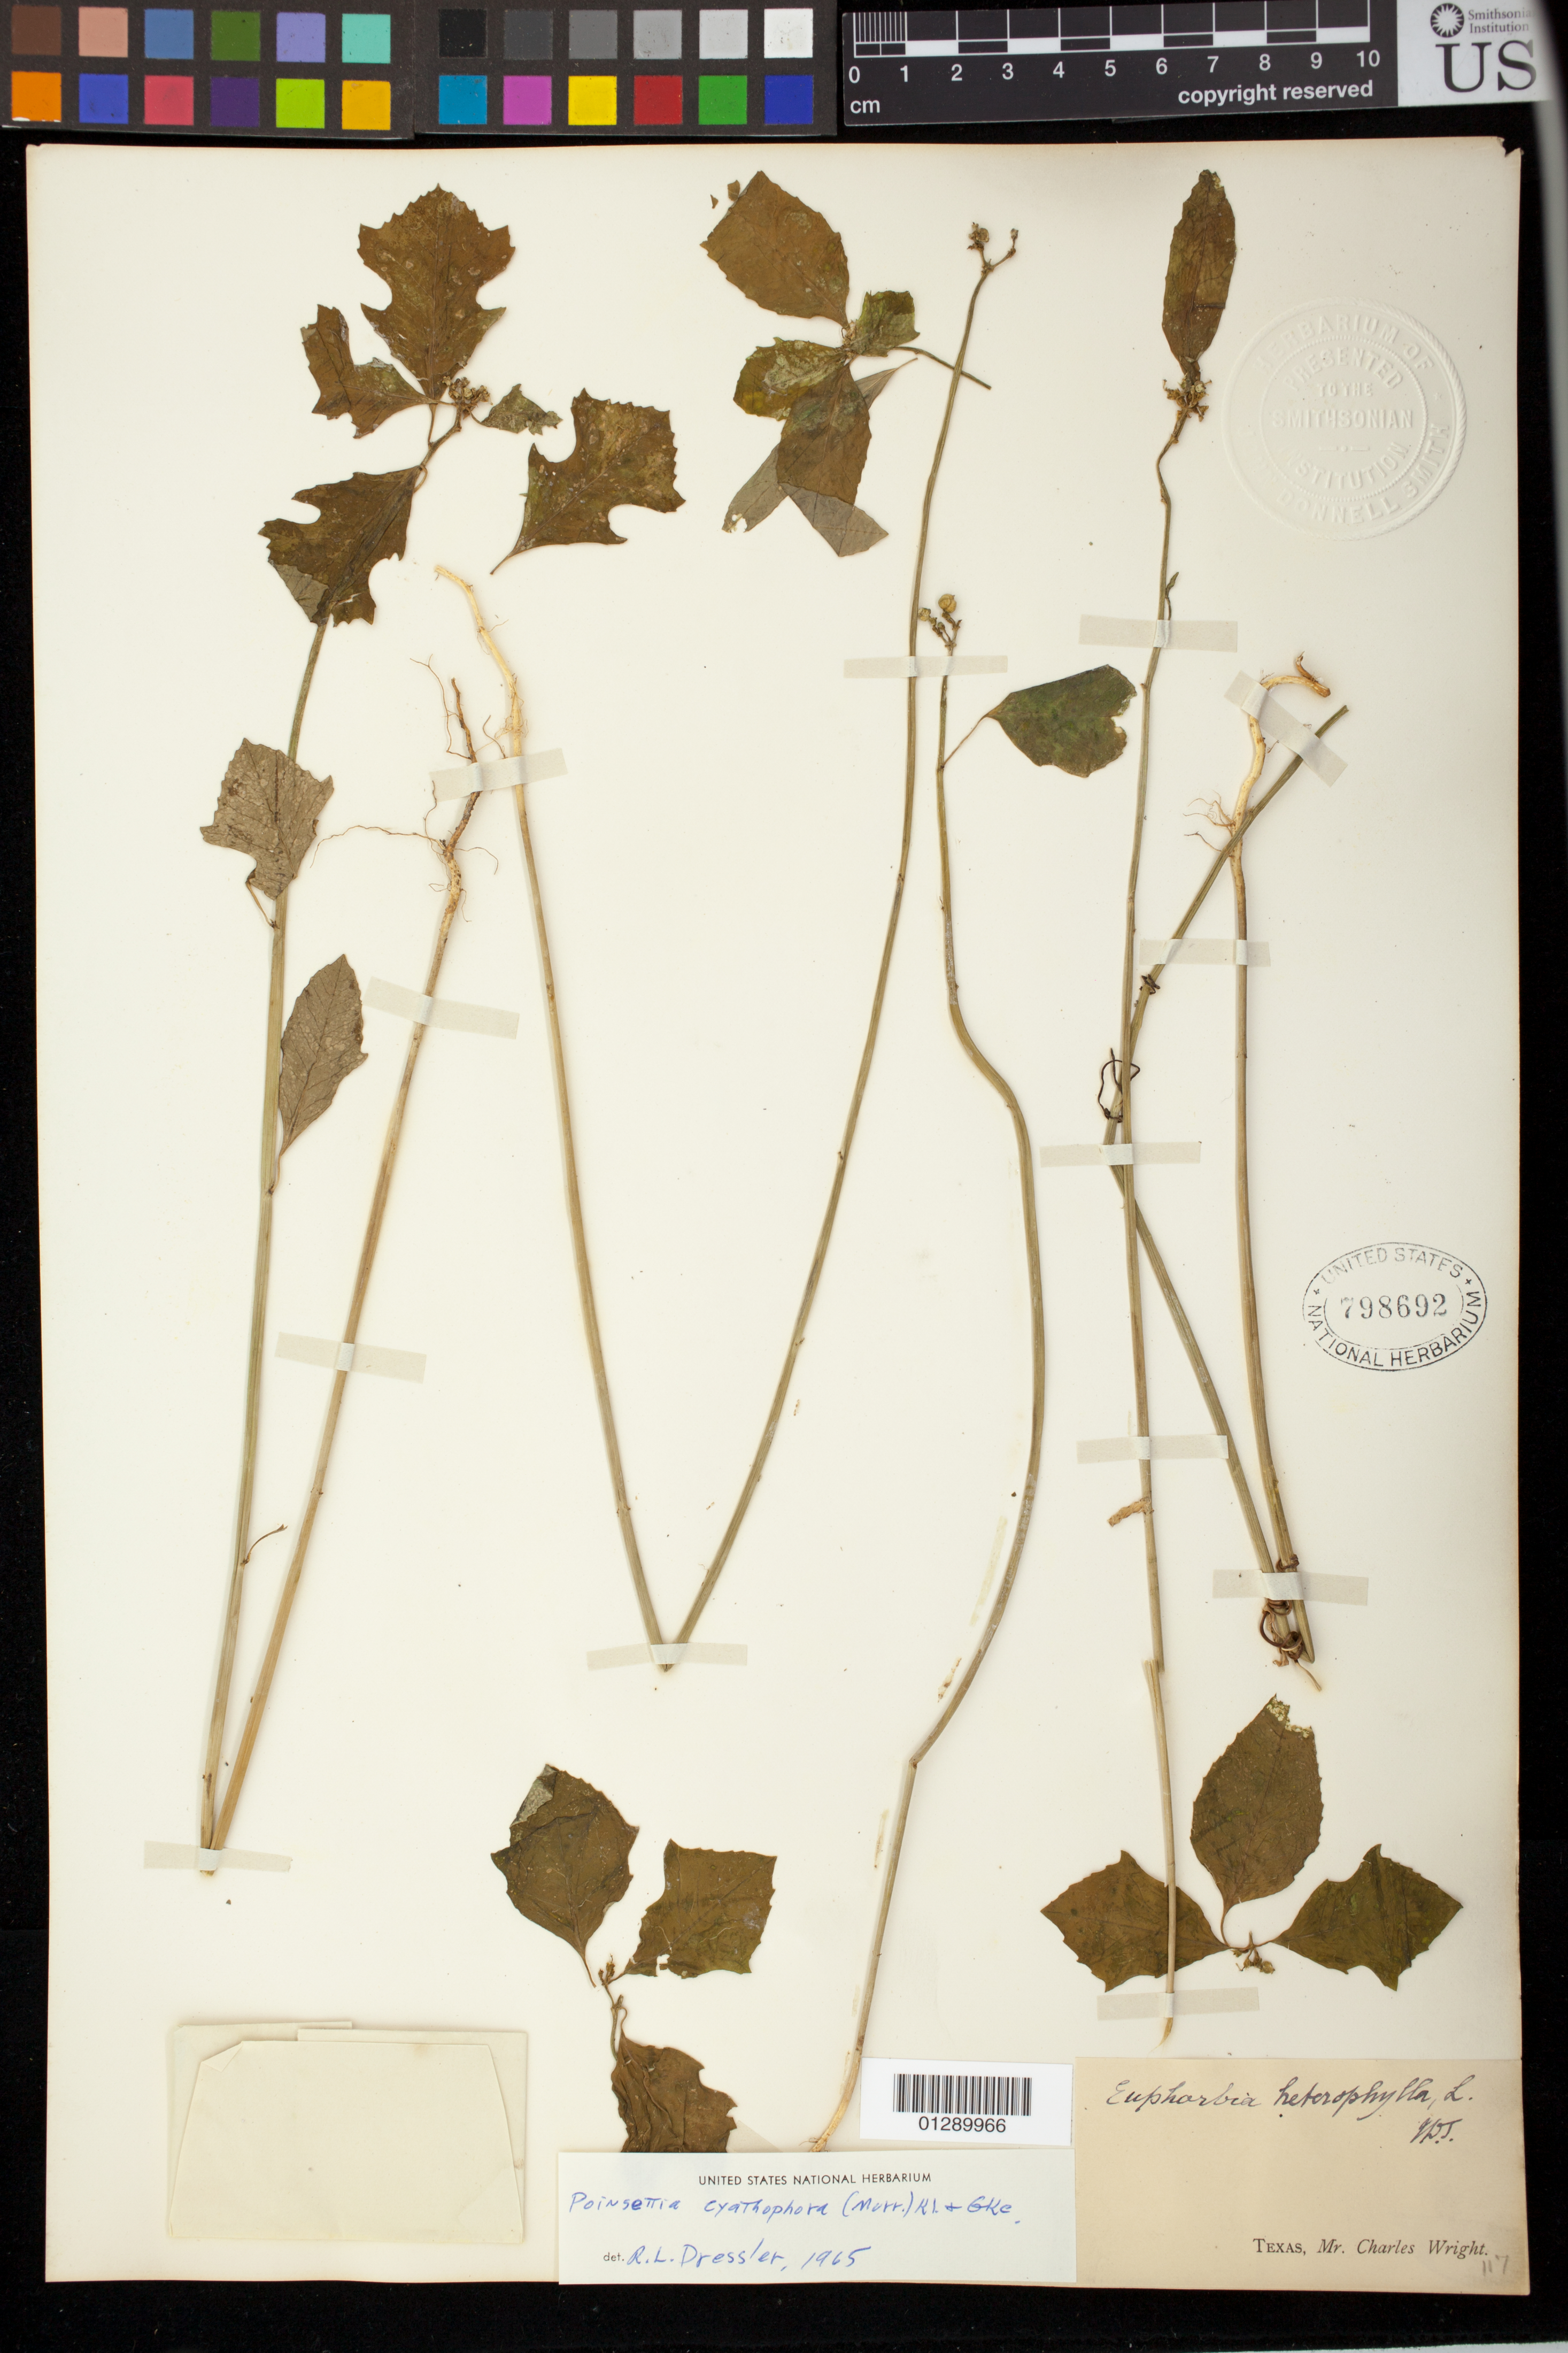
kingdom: Plantae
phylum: Tracheophyta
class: Magnoliopsida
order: Malpighiales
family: Euphorbiaceae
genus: Euphorbia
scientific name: Euphorbia heterophylla var. cyathophora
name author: (Murr.) Griseb.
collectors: C. C. Parry, J. M. Bigelow, C. Wright & A. Schott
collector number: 117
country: United States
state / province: Texas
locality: Valley of Rio Grande, below Donana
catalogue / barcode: US 798692